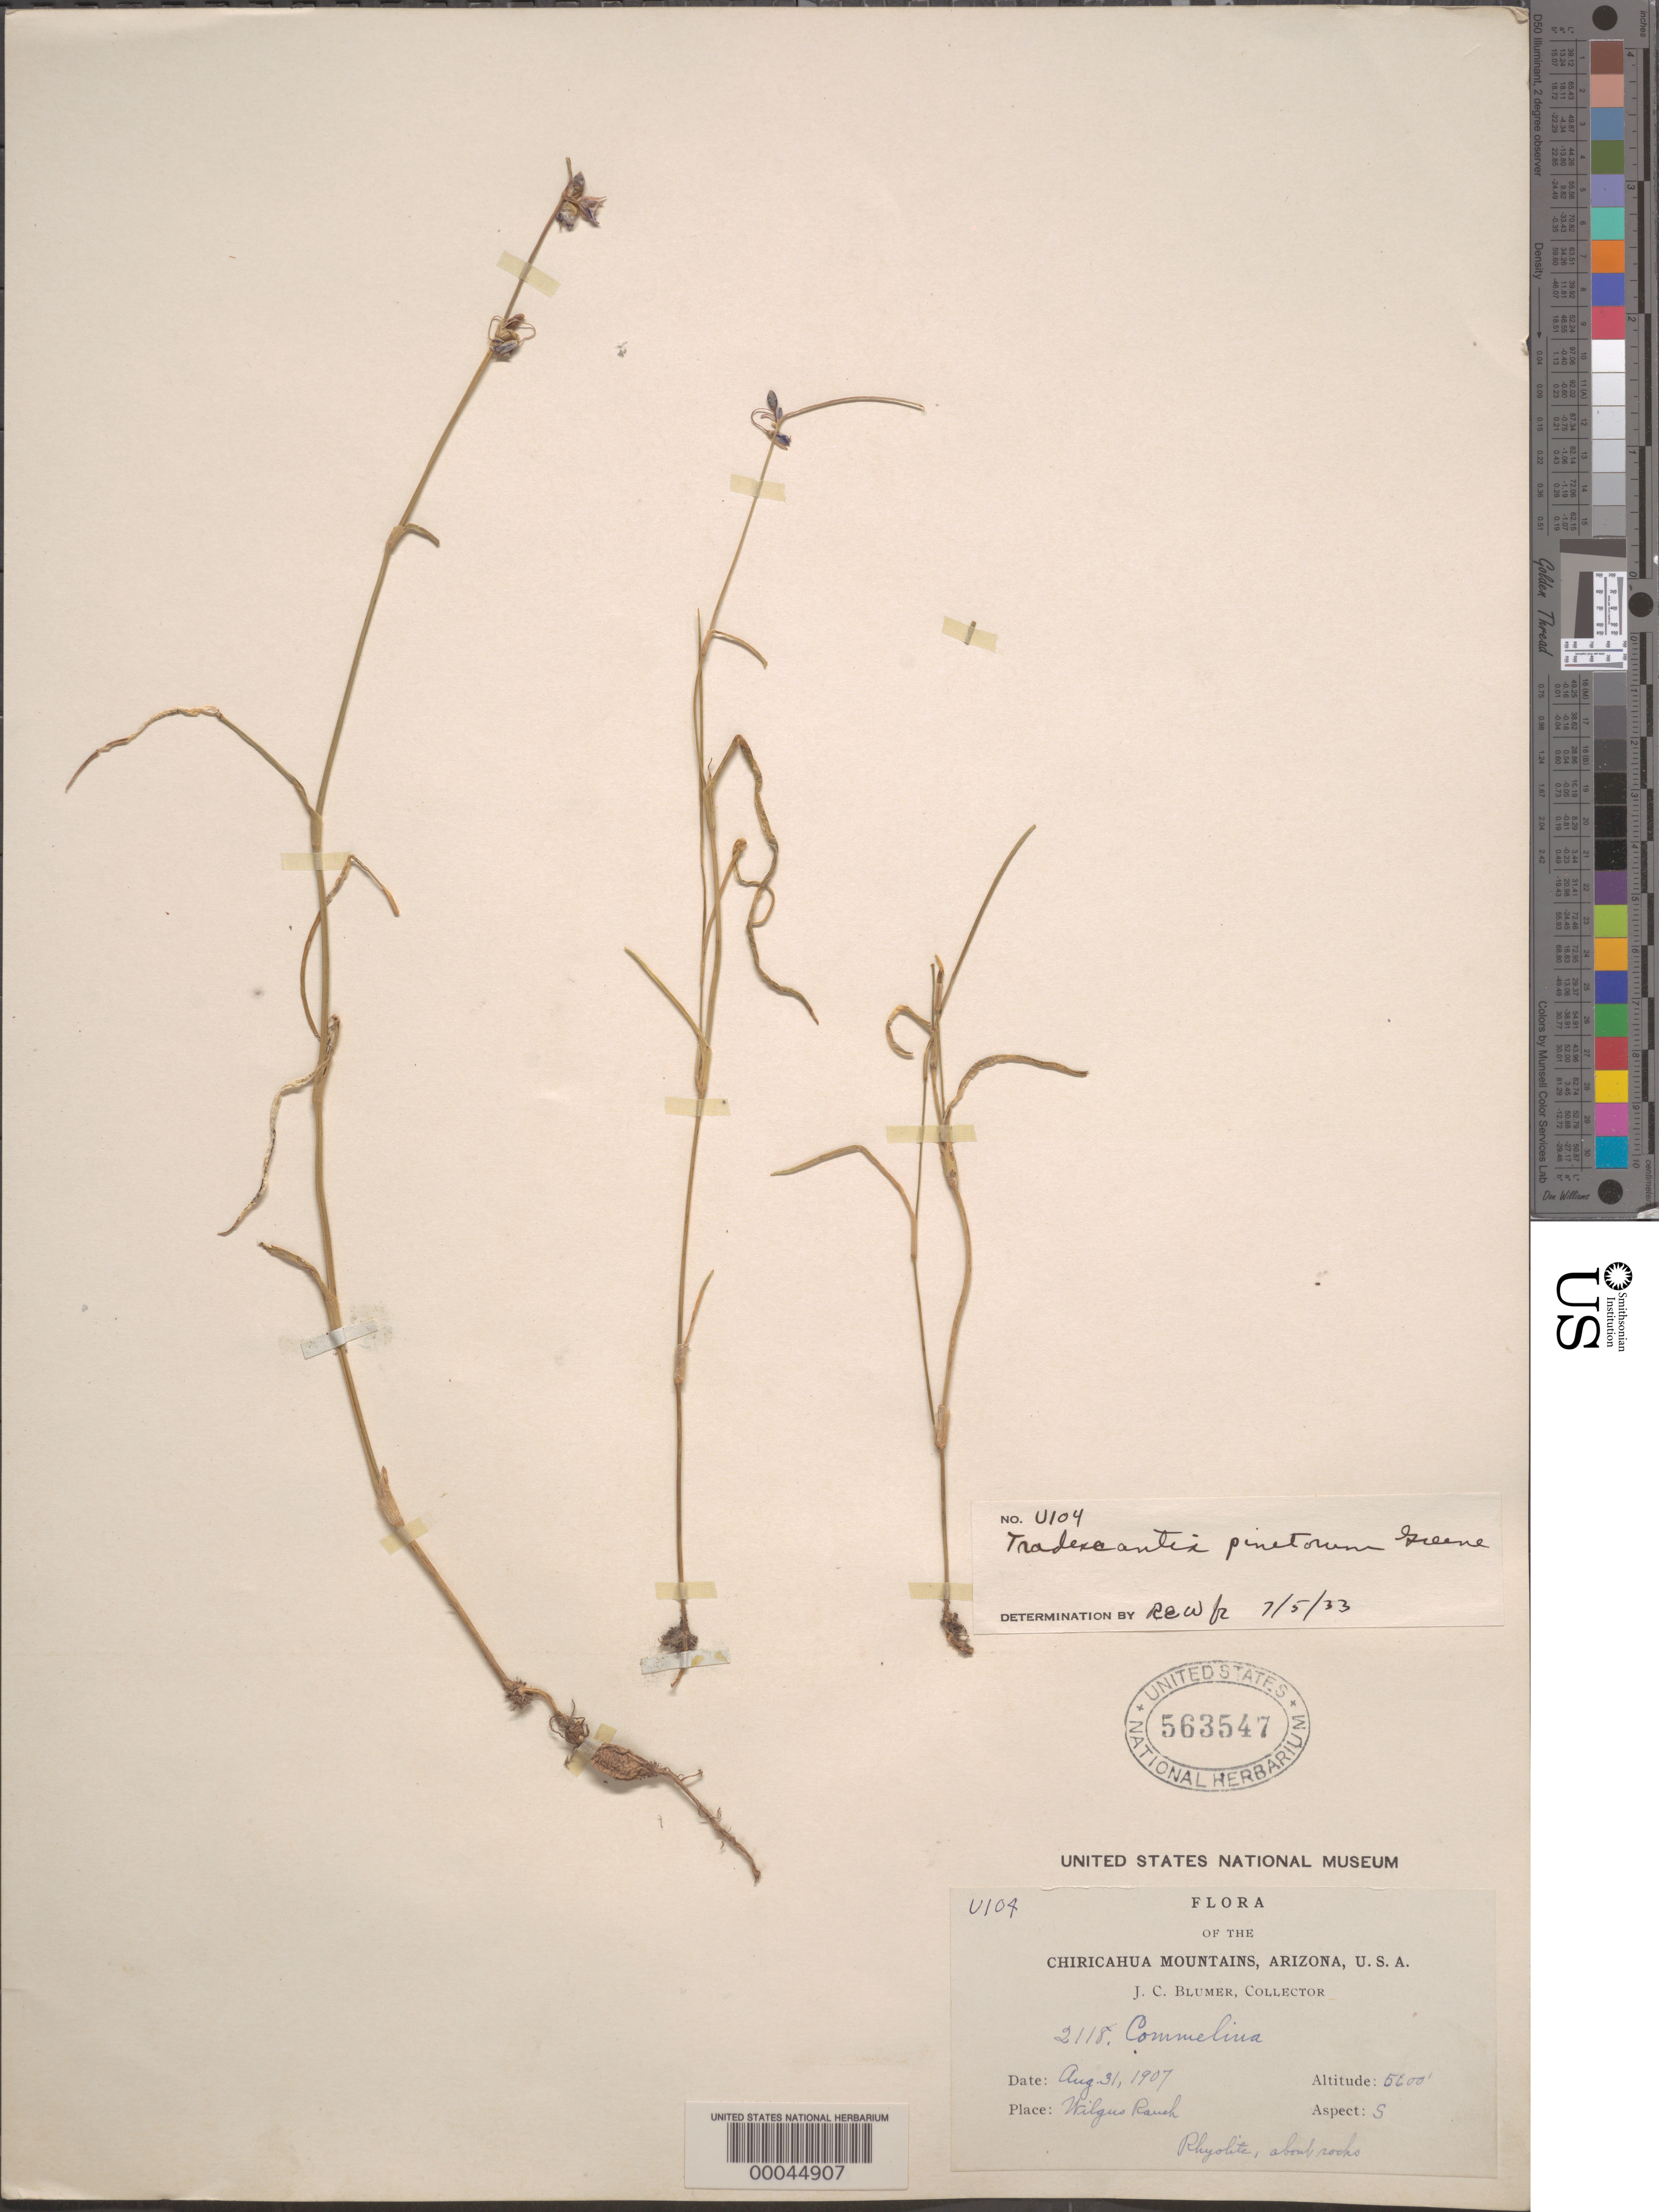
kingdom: Plantae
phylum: Tracheophyta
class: Liliopsida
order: Commelinales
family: Commelinaceae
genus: Tradescantia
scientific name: Tradescantia pinetorum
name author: Greene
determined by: Woodward, R. E.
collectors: J. C. Blumer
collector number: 2118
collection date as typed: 31 Aug 1907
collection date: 1907-08-31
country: United States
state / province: Arizona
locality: Chiricahua mts.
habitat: Rocky area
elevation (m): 1708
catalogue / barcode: US 563547